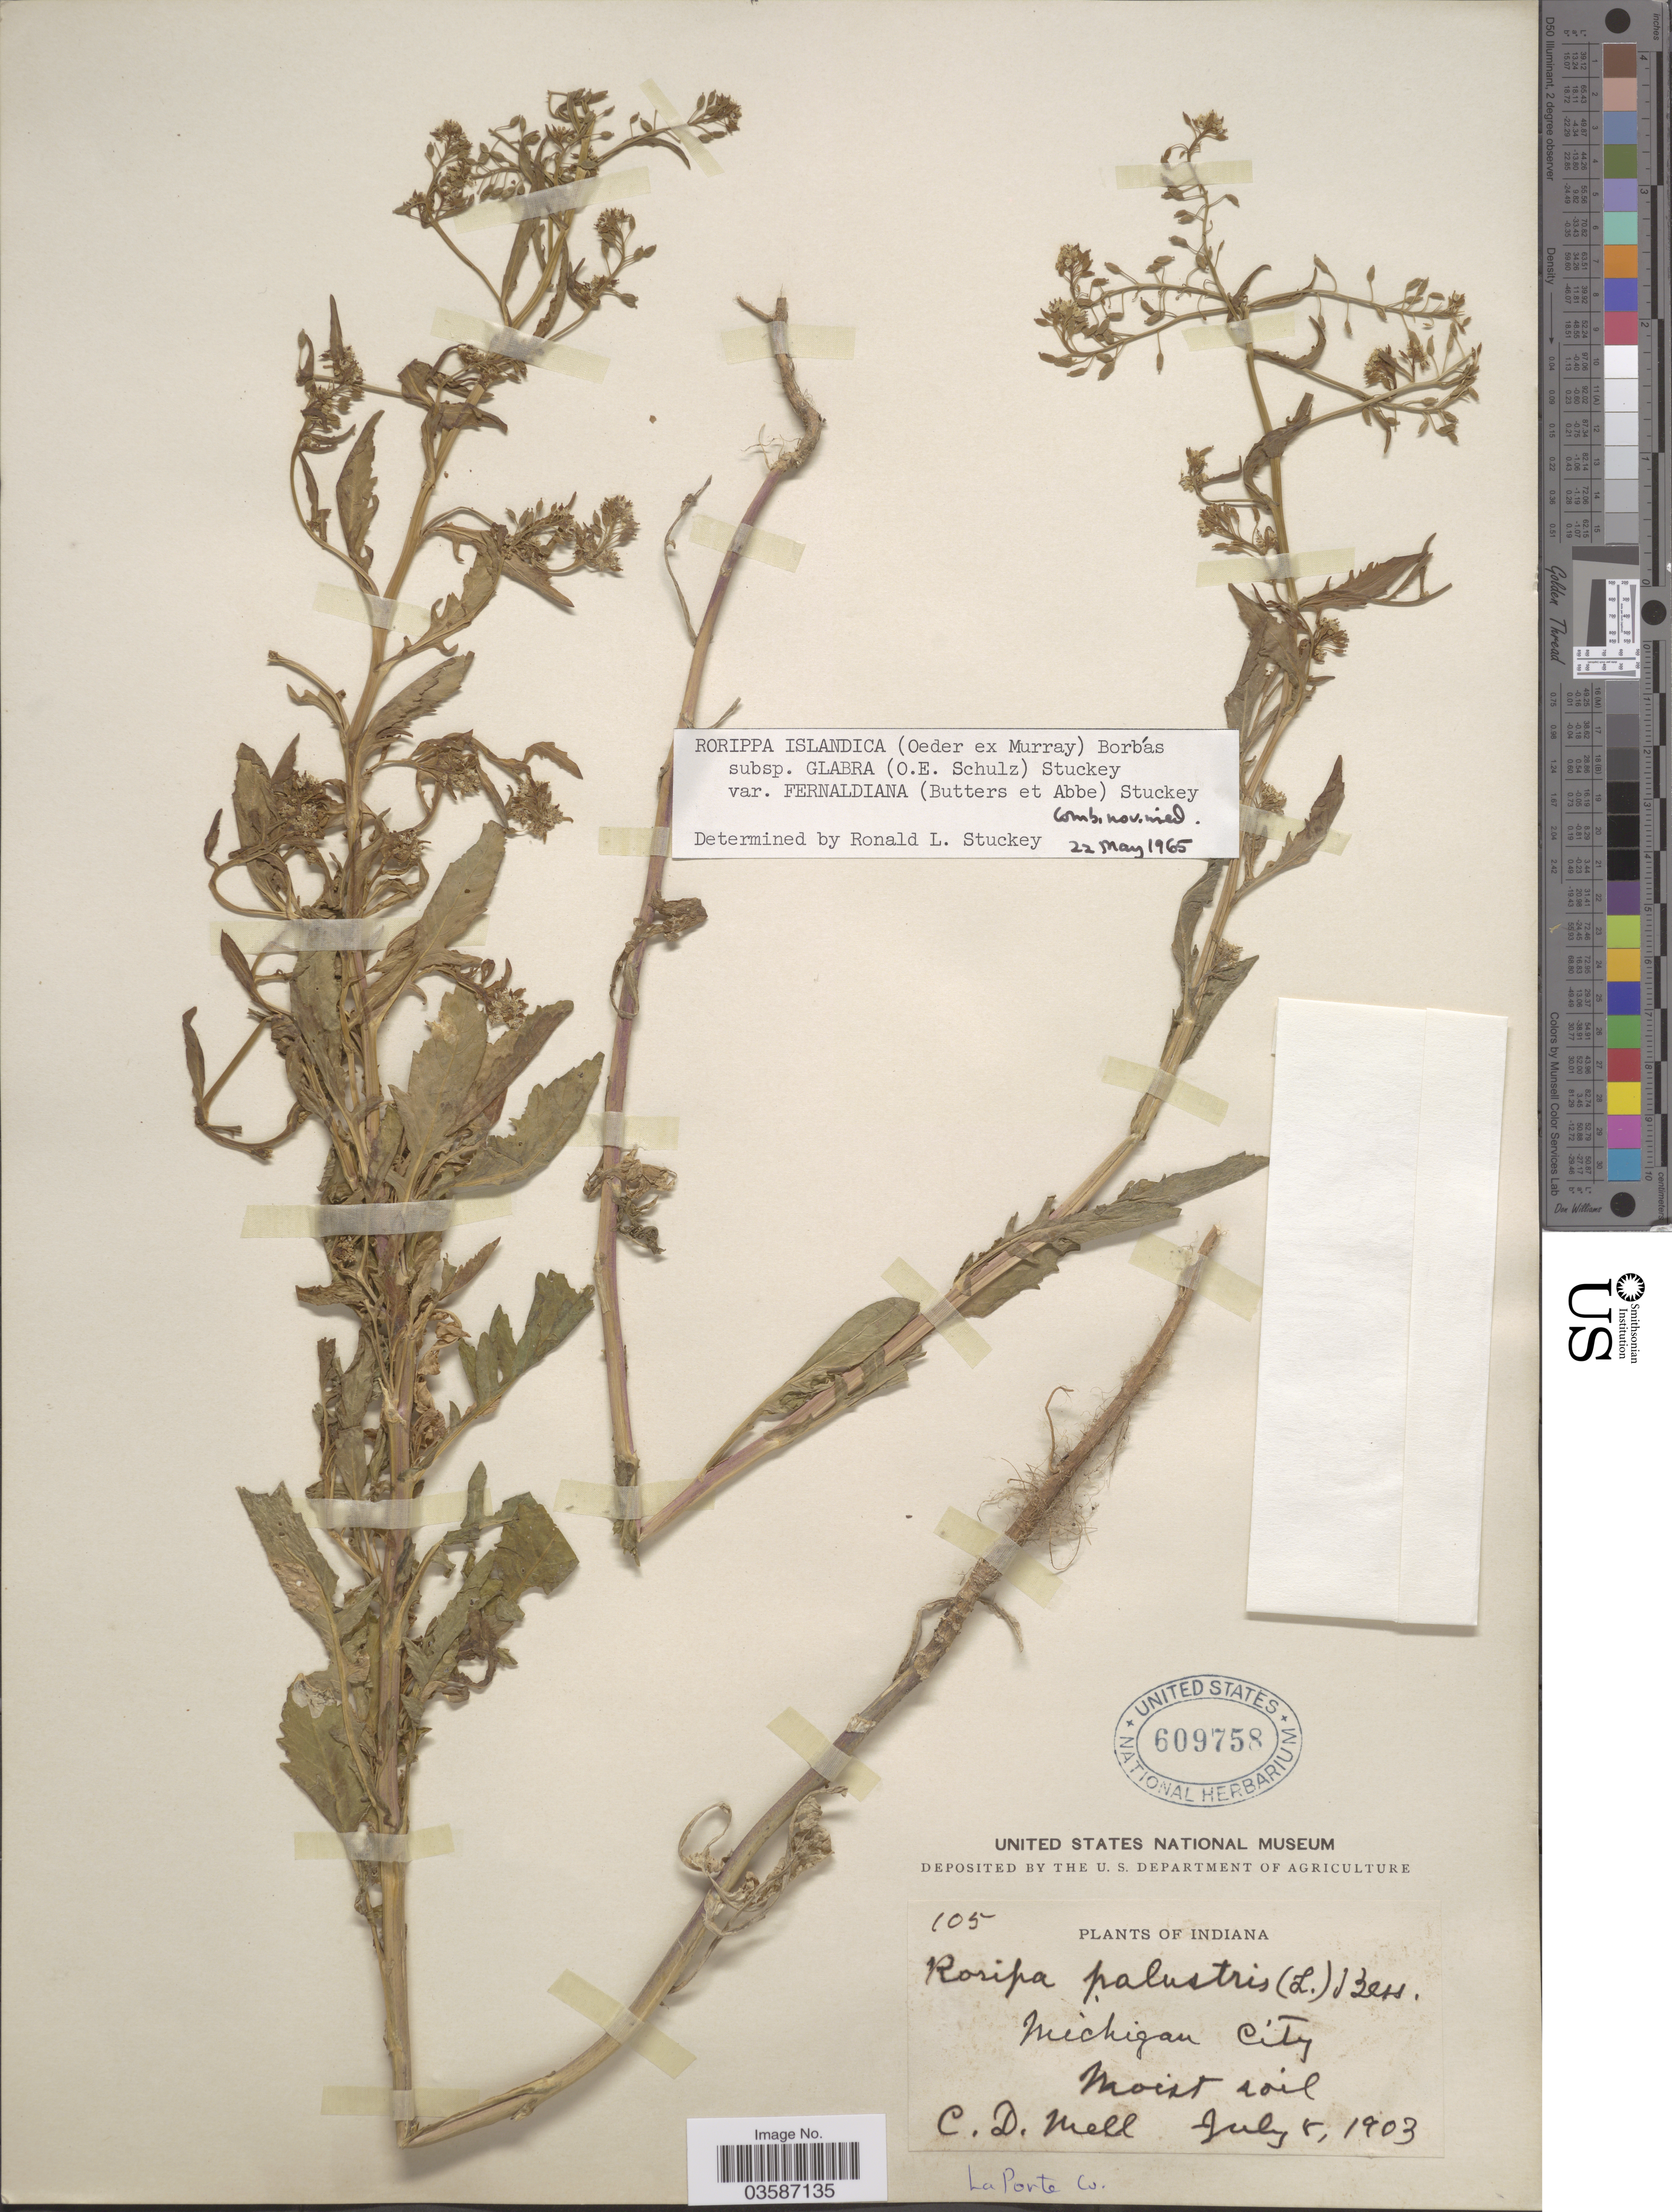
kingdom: Plantae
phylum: Tracheophyta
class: Magnoliopsida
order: Brassicales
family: Brassicaceae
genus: Rorippa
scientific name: Rorippa islandica var. fernaldiana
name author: Butters & Abbe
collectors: C. D. Mell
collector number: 105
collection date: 1903-07-08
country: United States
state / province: Indiana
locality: Michigan City. La Porte Co.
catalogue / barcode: US 609758